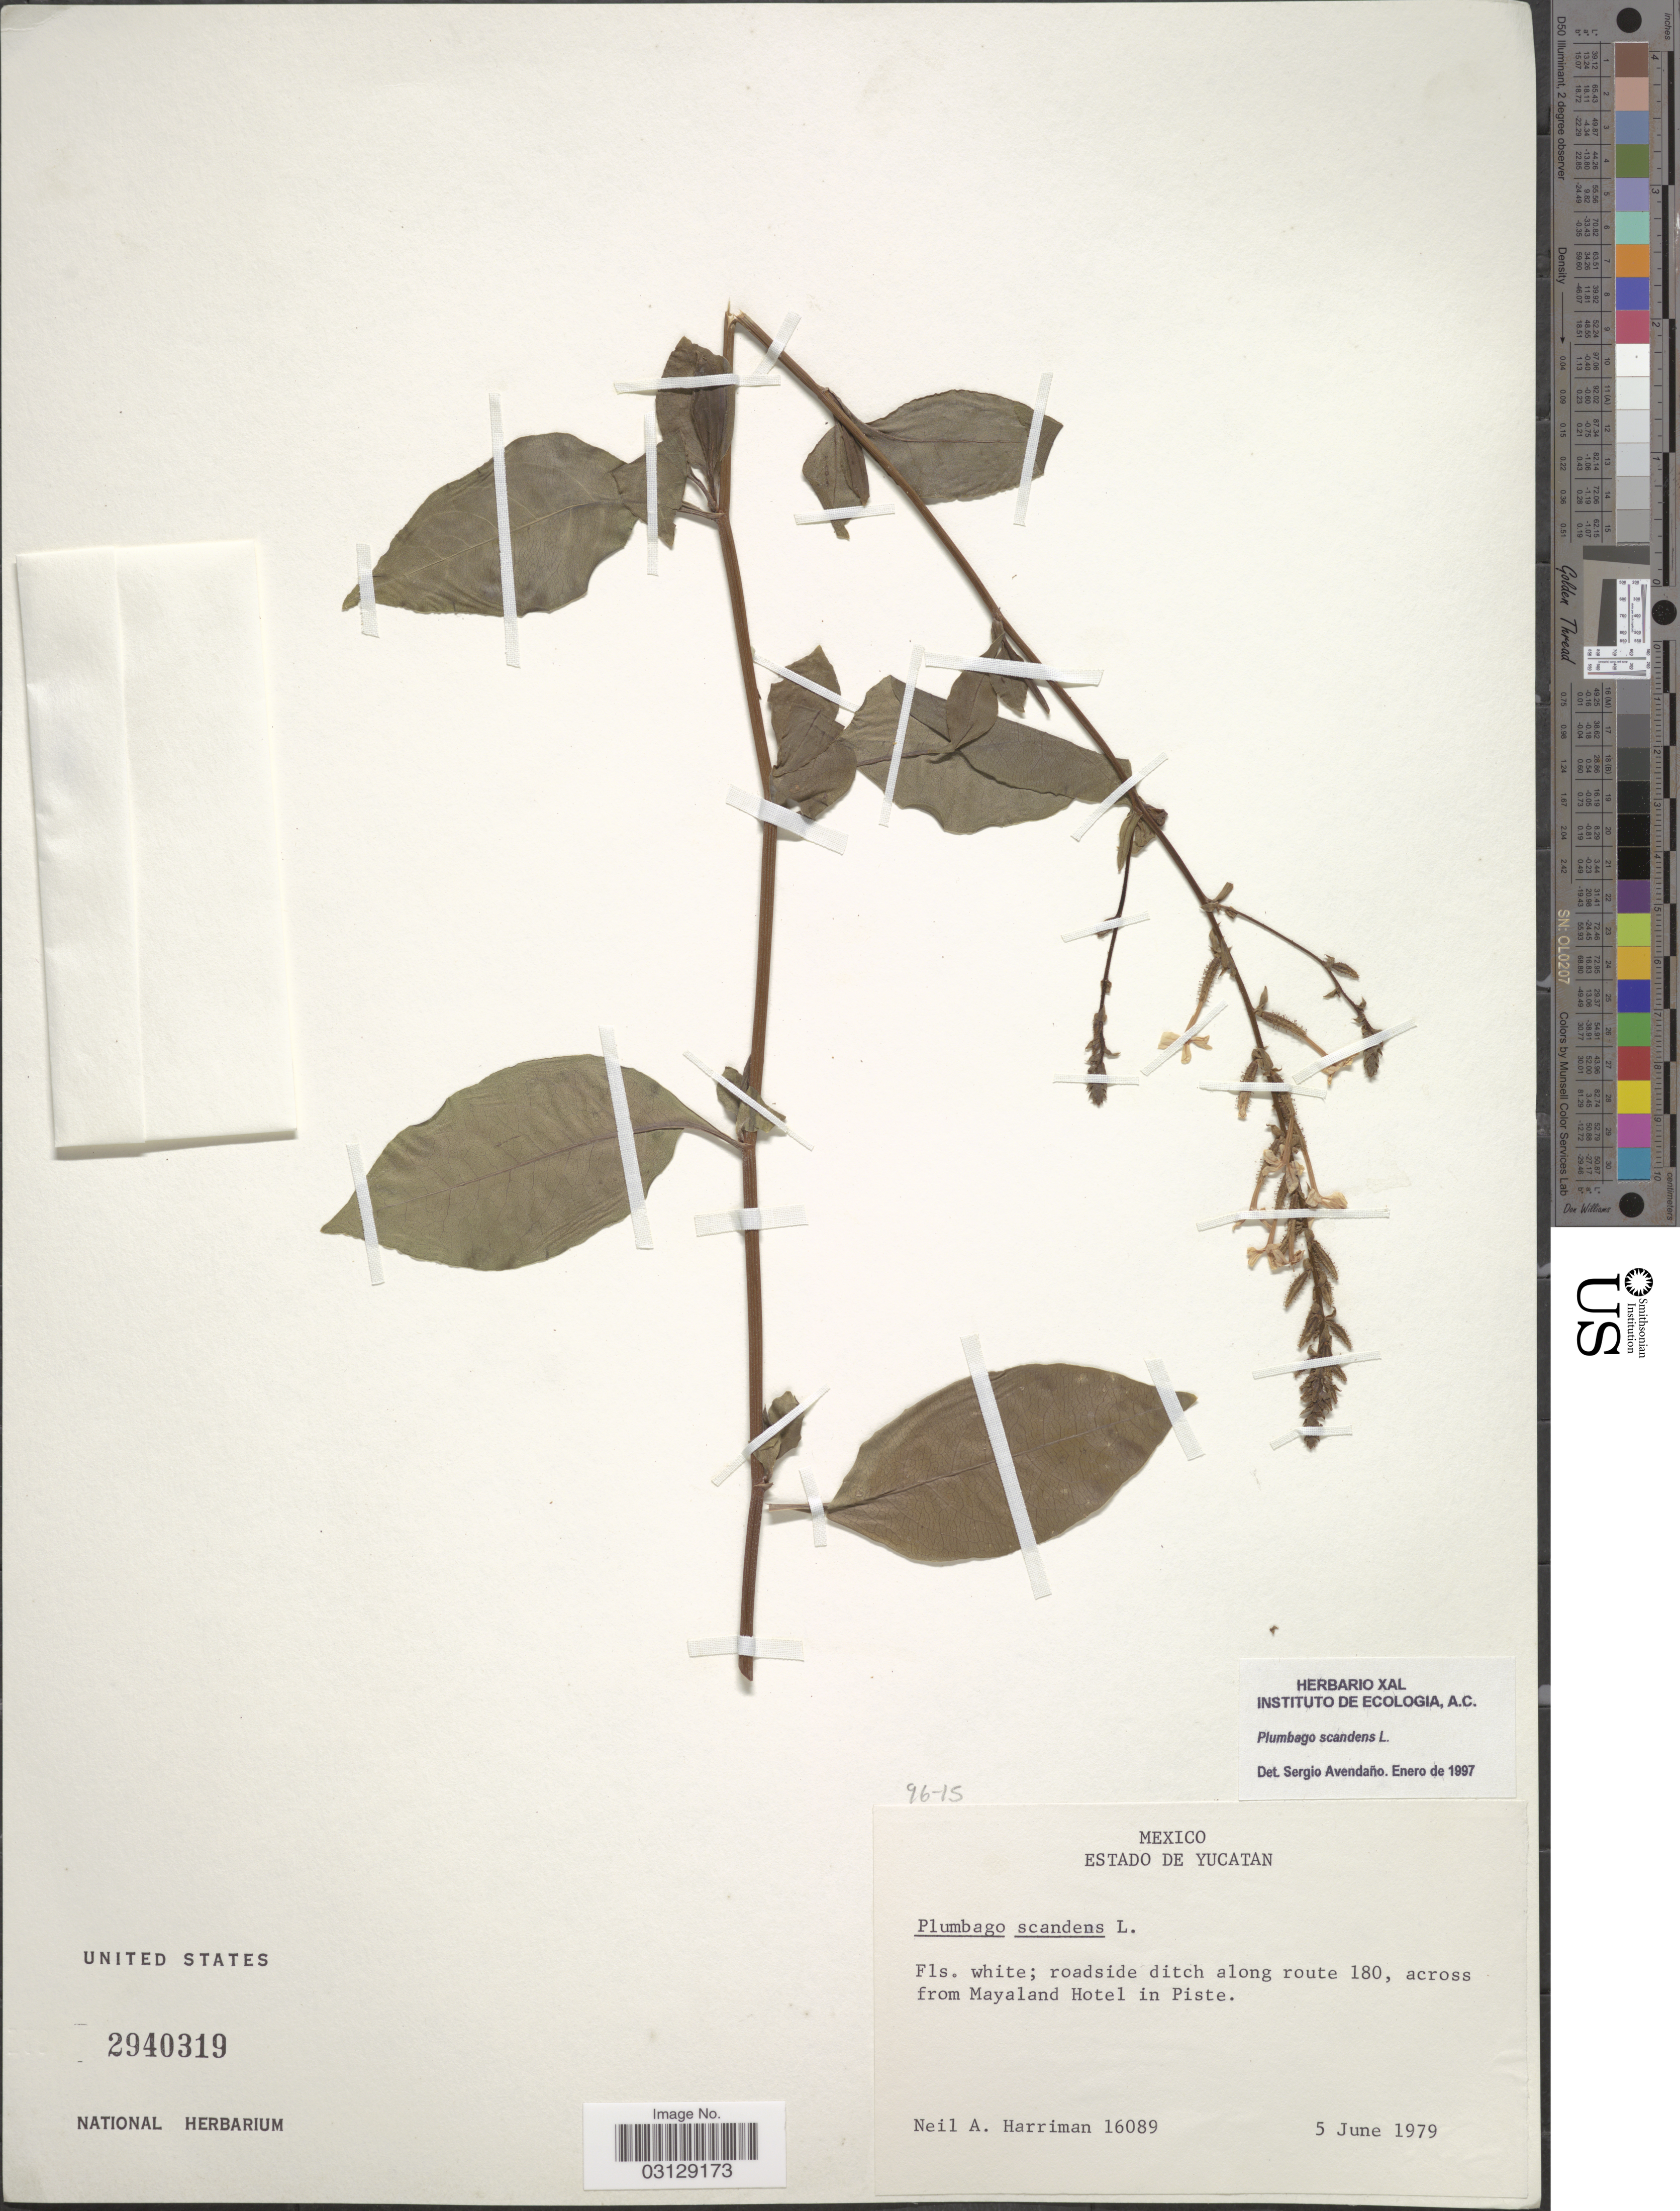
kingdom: Plantae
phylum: Tracheophyta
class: Magnoliopsida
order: Caryophyllales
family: Plumbaginaceae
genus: Plumbago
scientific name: Plumbago scandens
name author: L.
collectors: N. A. Harriman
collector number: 16089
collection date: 1979-06-05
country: Mexico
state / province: Yucatán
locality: Roadside ditch along route 180, across from Maryland Hotel in Piste.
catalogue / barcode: US 2940319